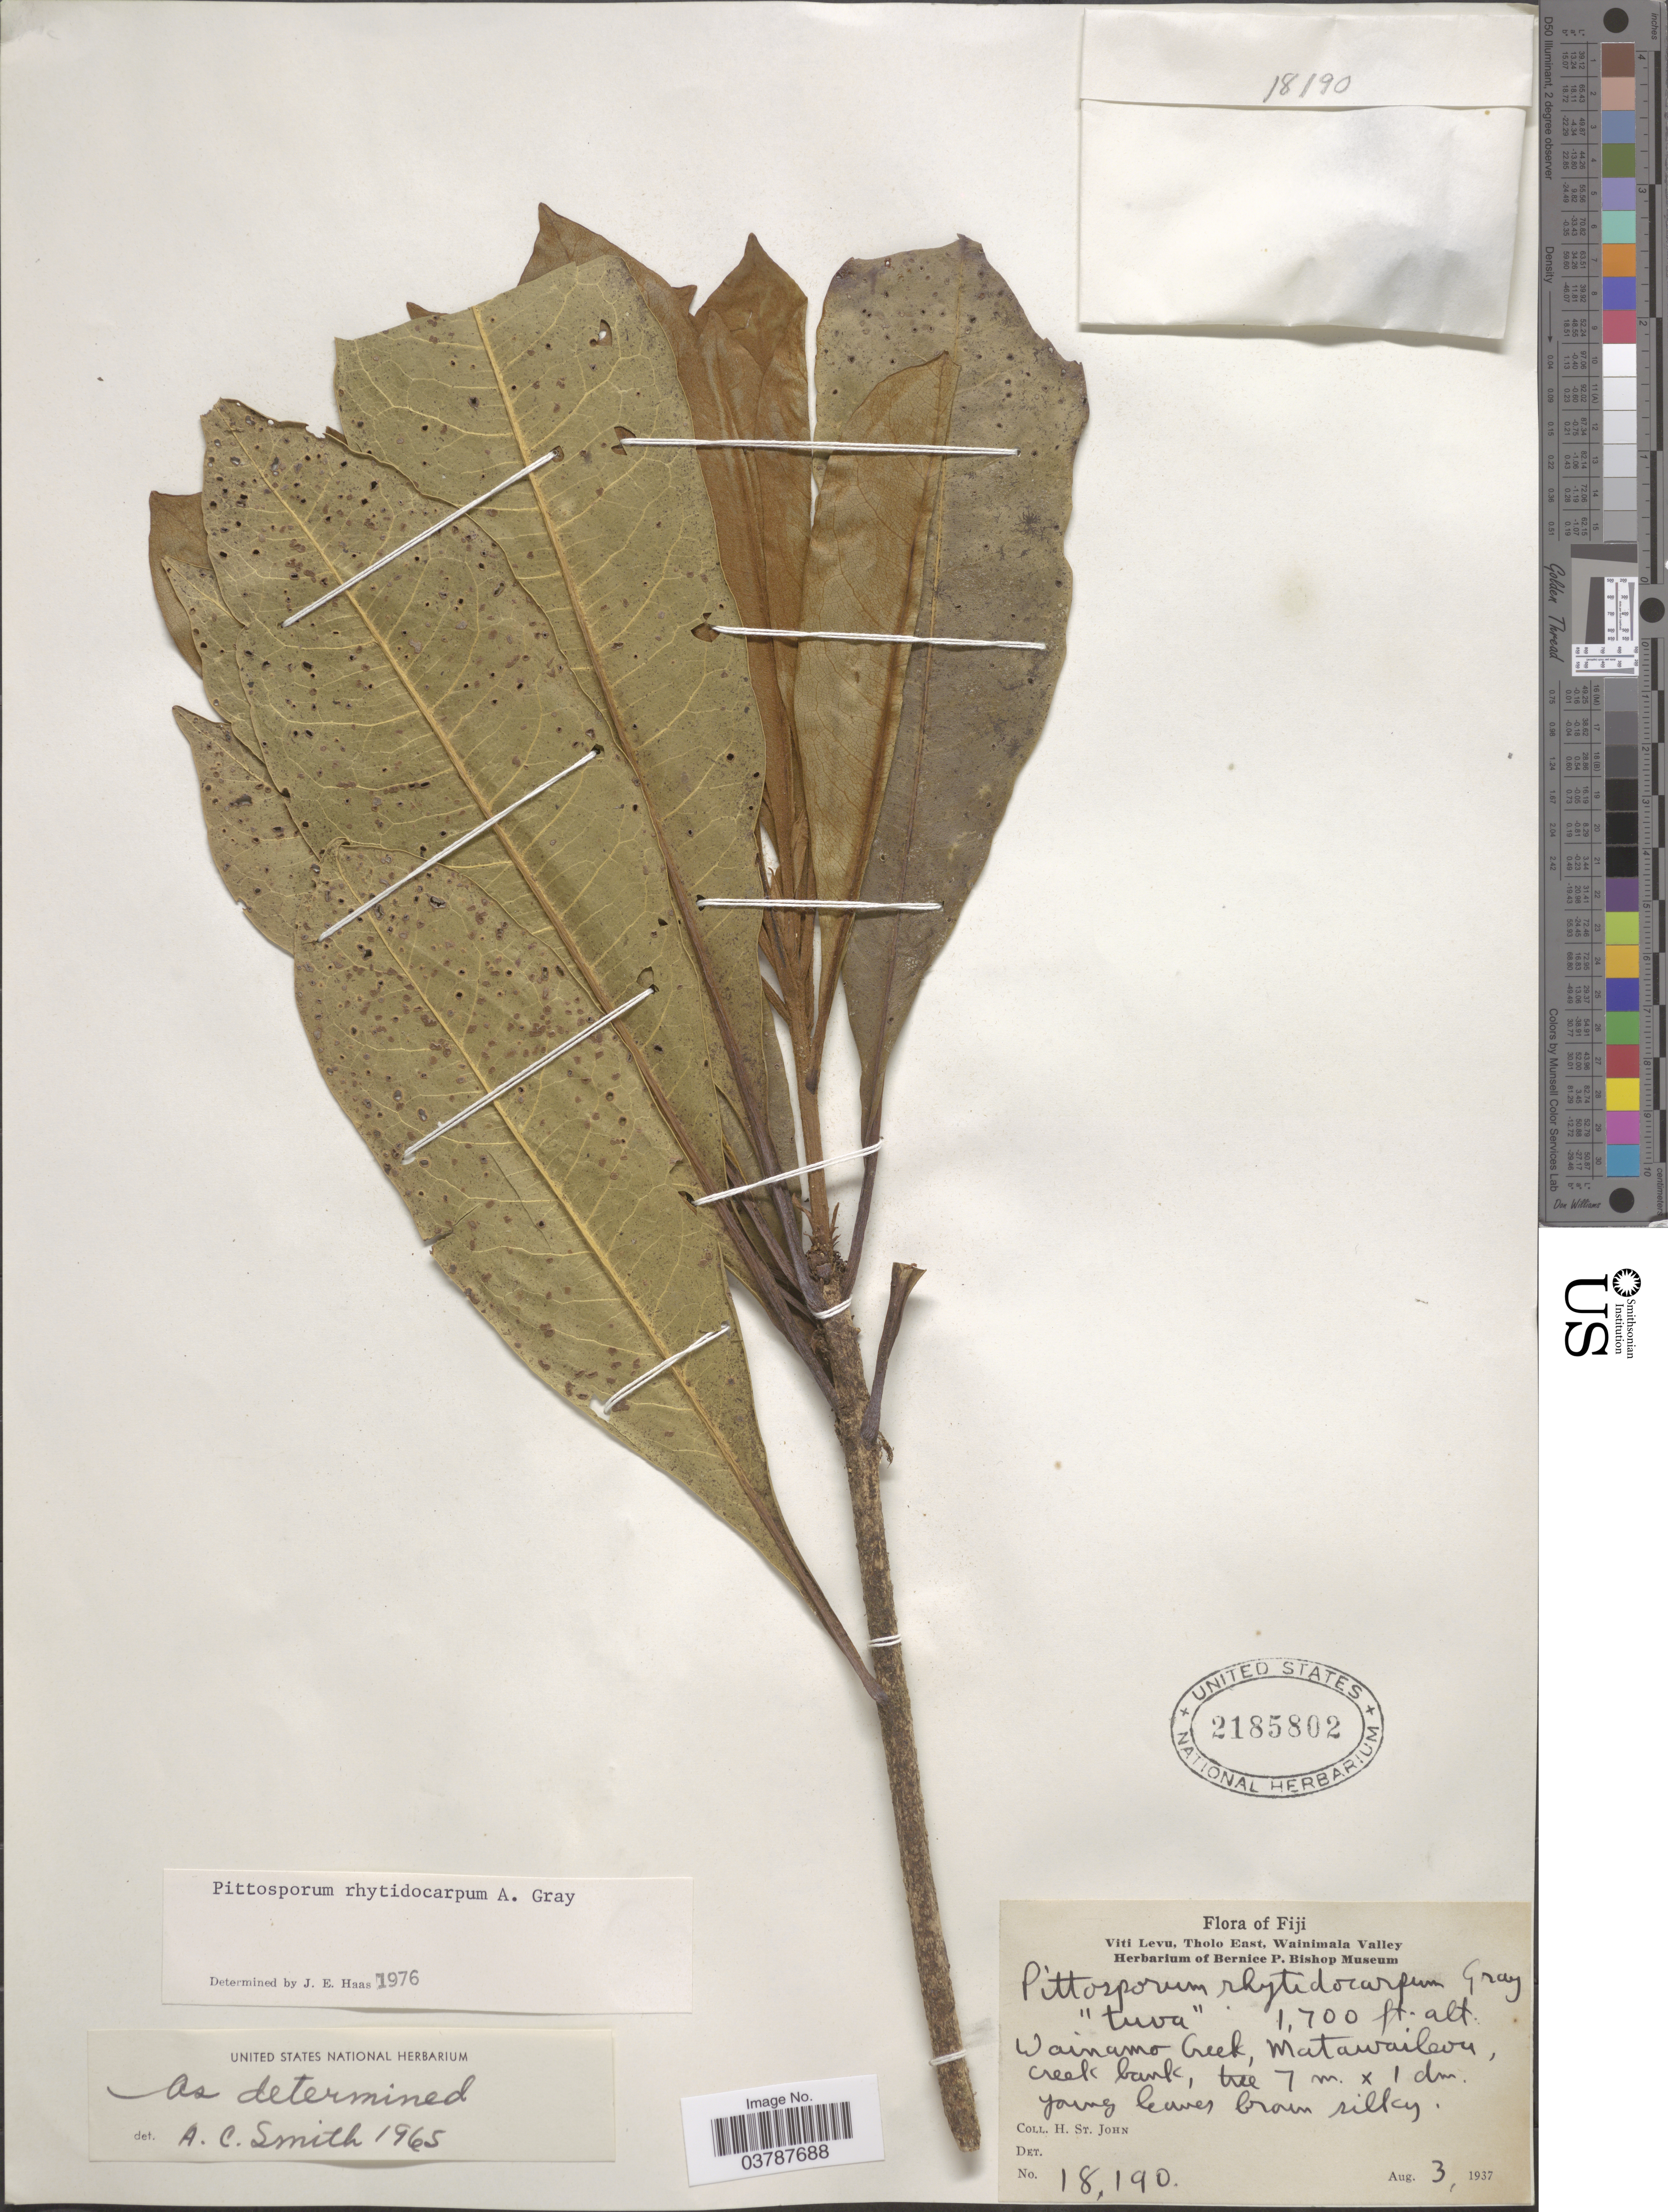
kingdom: Plantae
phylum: Tracheophyta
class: Magnoliopsida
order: Apiales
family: Pittosporaceae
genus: Pittosporum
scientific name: Pittosporum rhytidocarpum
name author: A. Gray in Wilkes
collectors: H. St. John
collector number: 18190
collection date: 1937-08-03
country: Fiji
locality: Viti Levu, Tholo East, Wainimala Valley. Wainamo Creek, Matawailevu.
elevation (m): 518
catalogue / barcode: US 2185802